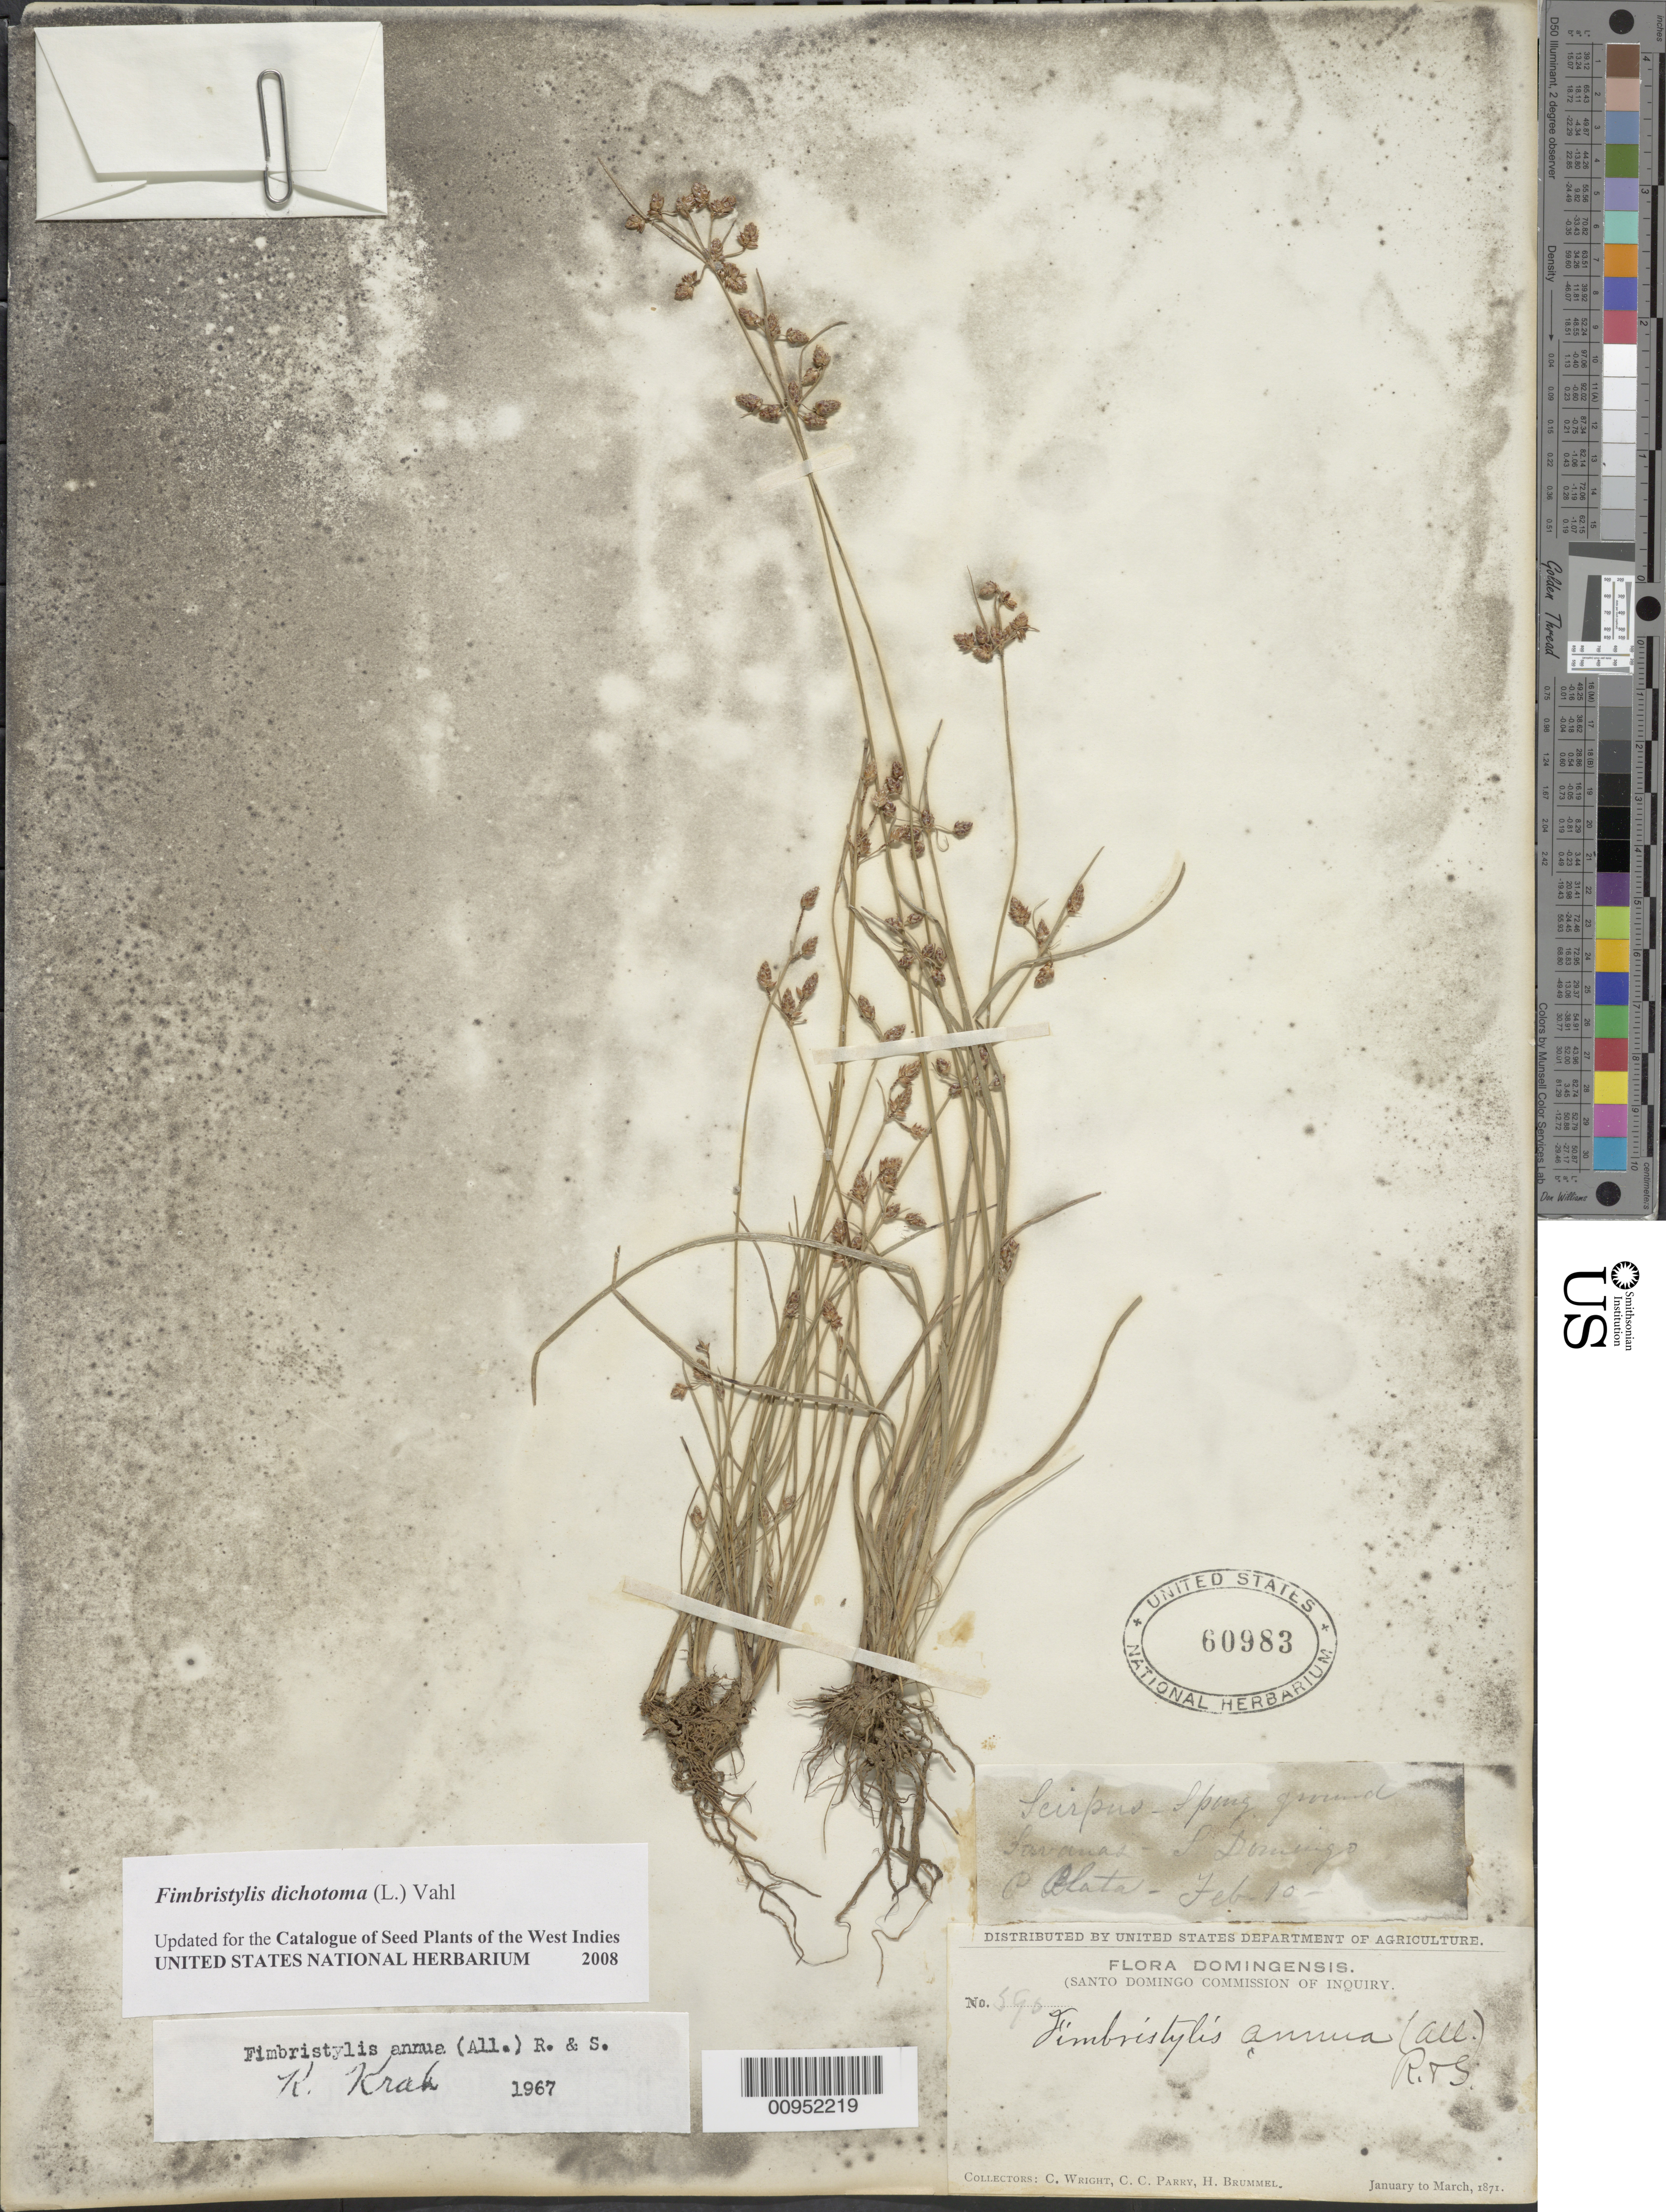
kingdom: Plantae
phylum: Tracheophyta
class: Liliopsida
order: Poales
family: Cyperaceae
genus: Fimbristylis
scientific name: Fimbristylis dichotoma subsp. dichotoma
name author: (L.) Vahl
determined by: Strong, M. T., (US), Smithsonian Institution - National Museum of Natural History (UNITED STATES)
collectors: C. Wright, C. C. Parry & H. Brummel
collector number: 590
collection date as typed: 10 Feb 1871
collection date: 1871-02-10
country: Dominican Republic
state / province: Puerto Plata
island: Hispaniola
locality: Savanas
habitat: Spongy ground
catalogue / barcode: US 60983